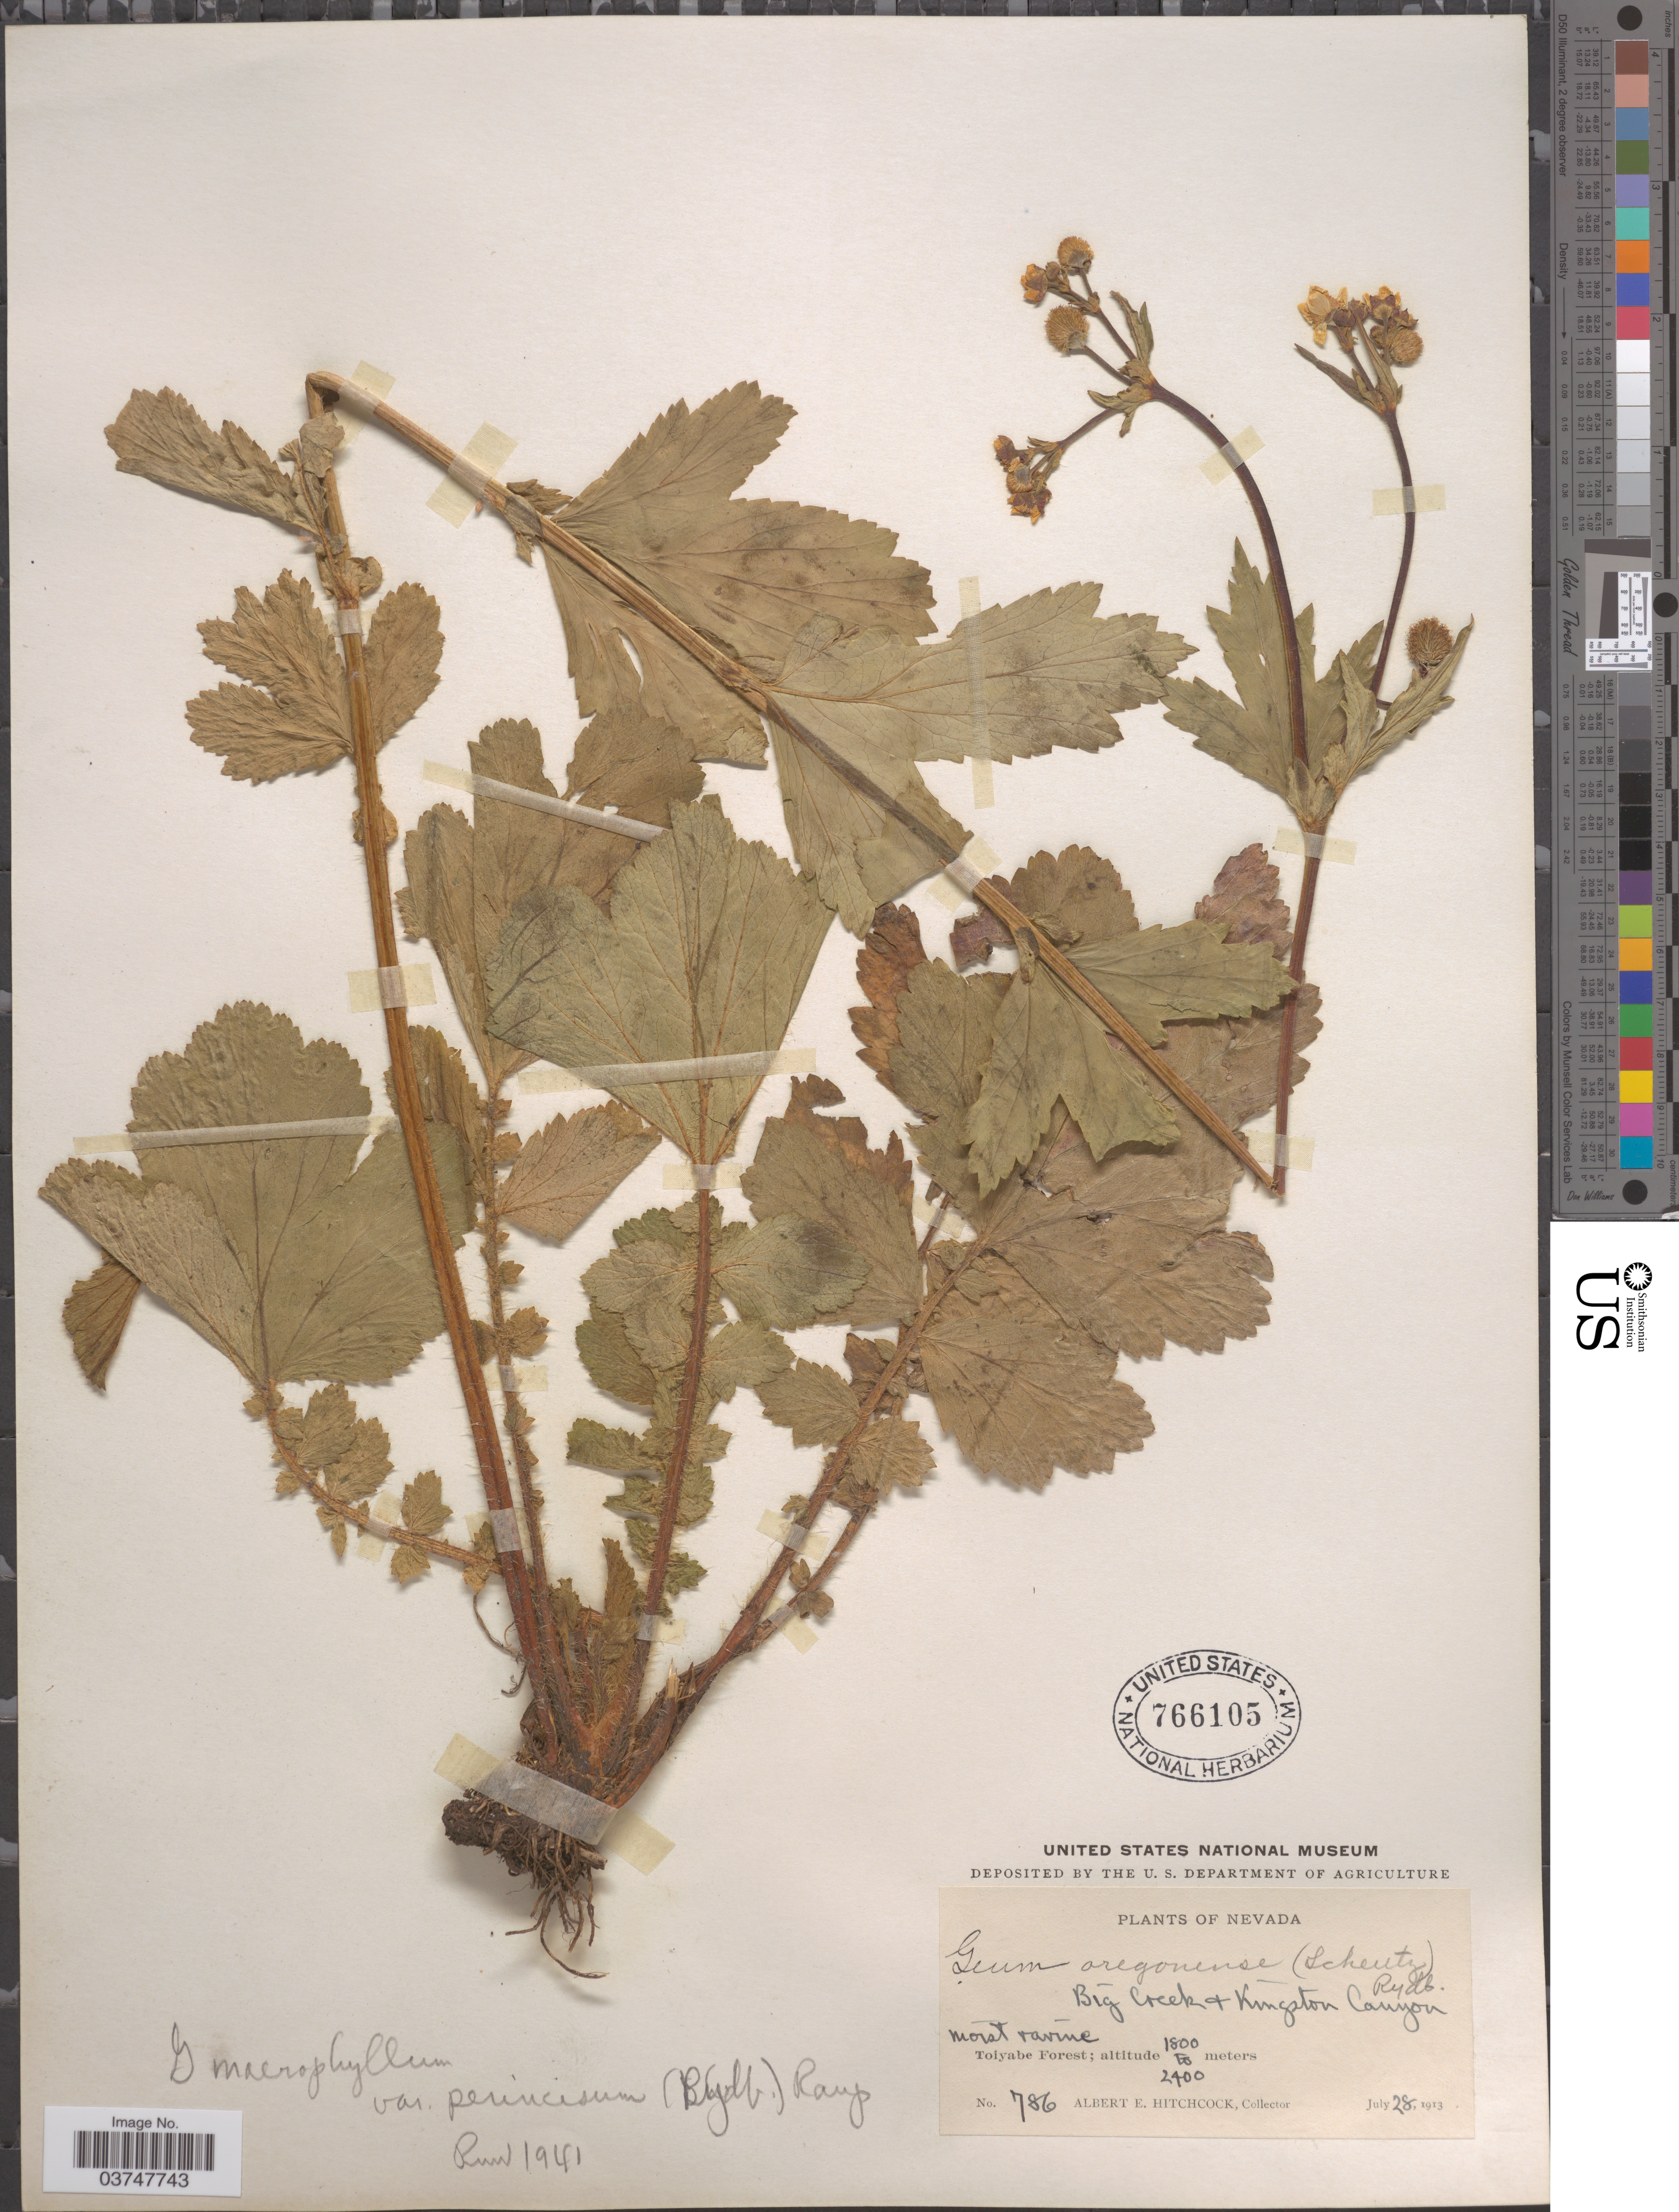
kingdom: Plantae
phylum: Tracheophyta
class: Magnoliopsida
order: Rosales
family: Rosaceae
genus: Geum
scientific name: Geum macrophyllum var. perincisum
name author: (Rydb.) Raup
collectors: A. Hitchcock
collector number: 786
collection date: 1913-07-28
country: United States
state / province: Nevada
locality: Big Creek & Kingston Canyon. Toiyabe Forest.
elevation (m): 1800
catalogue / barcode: US 766105